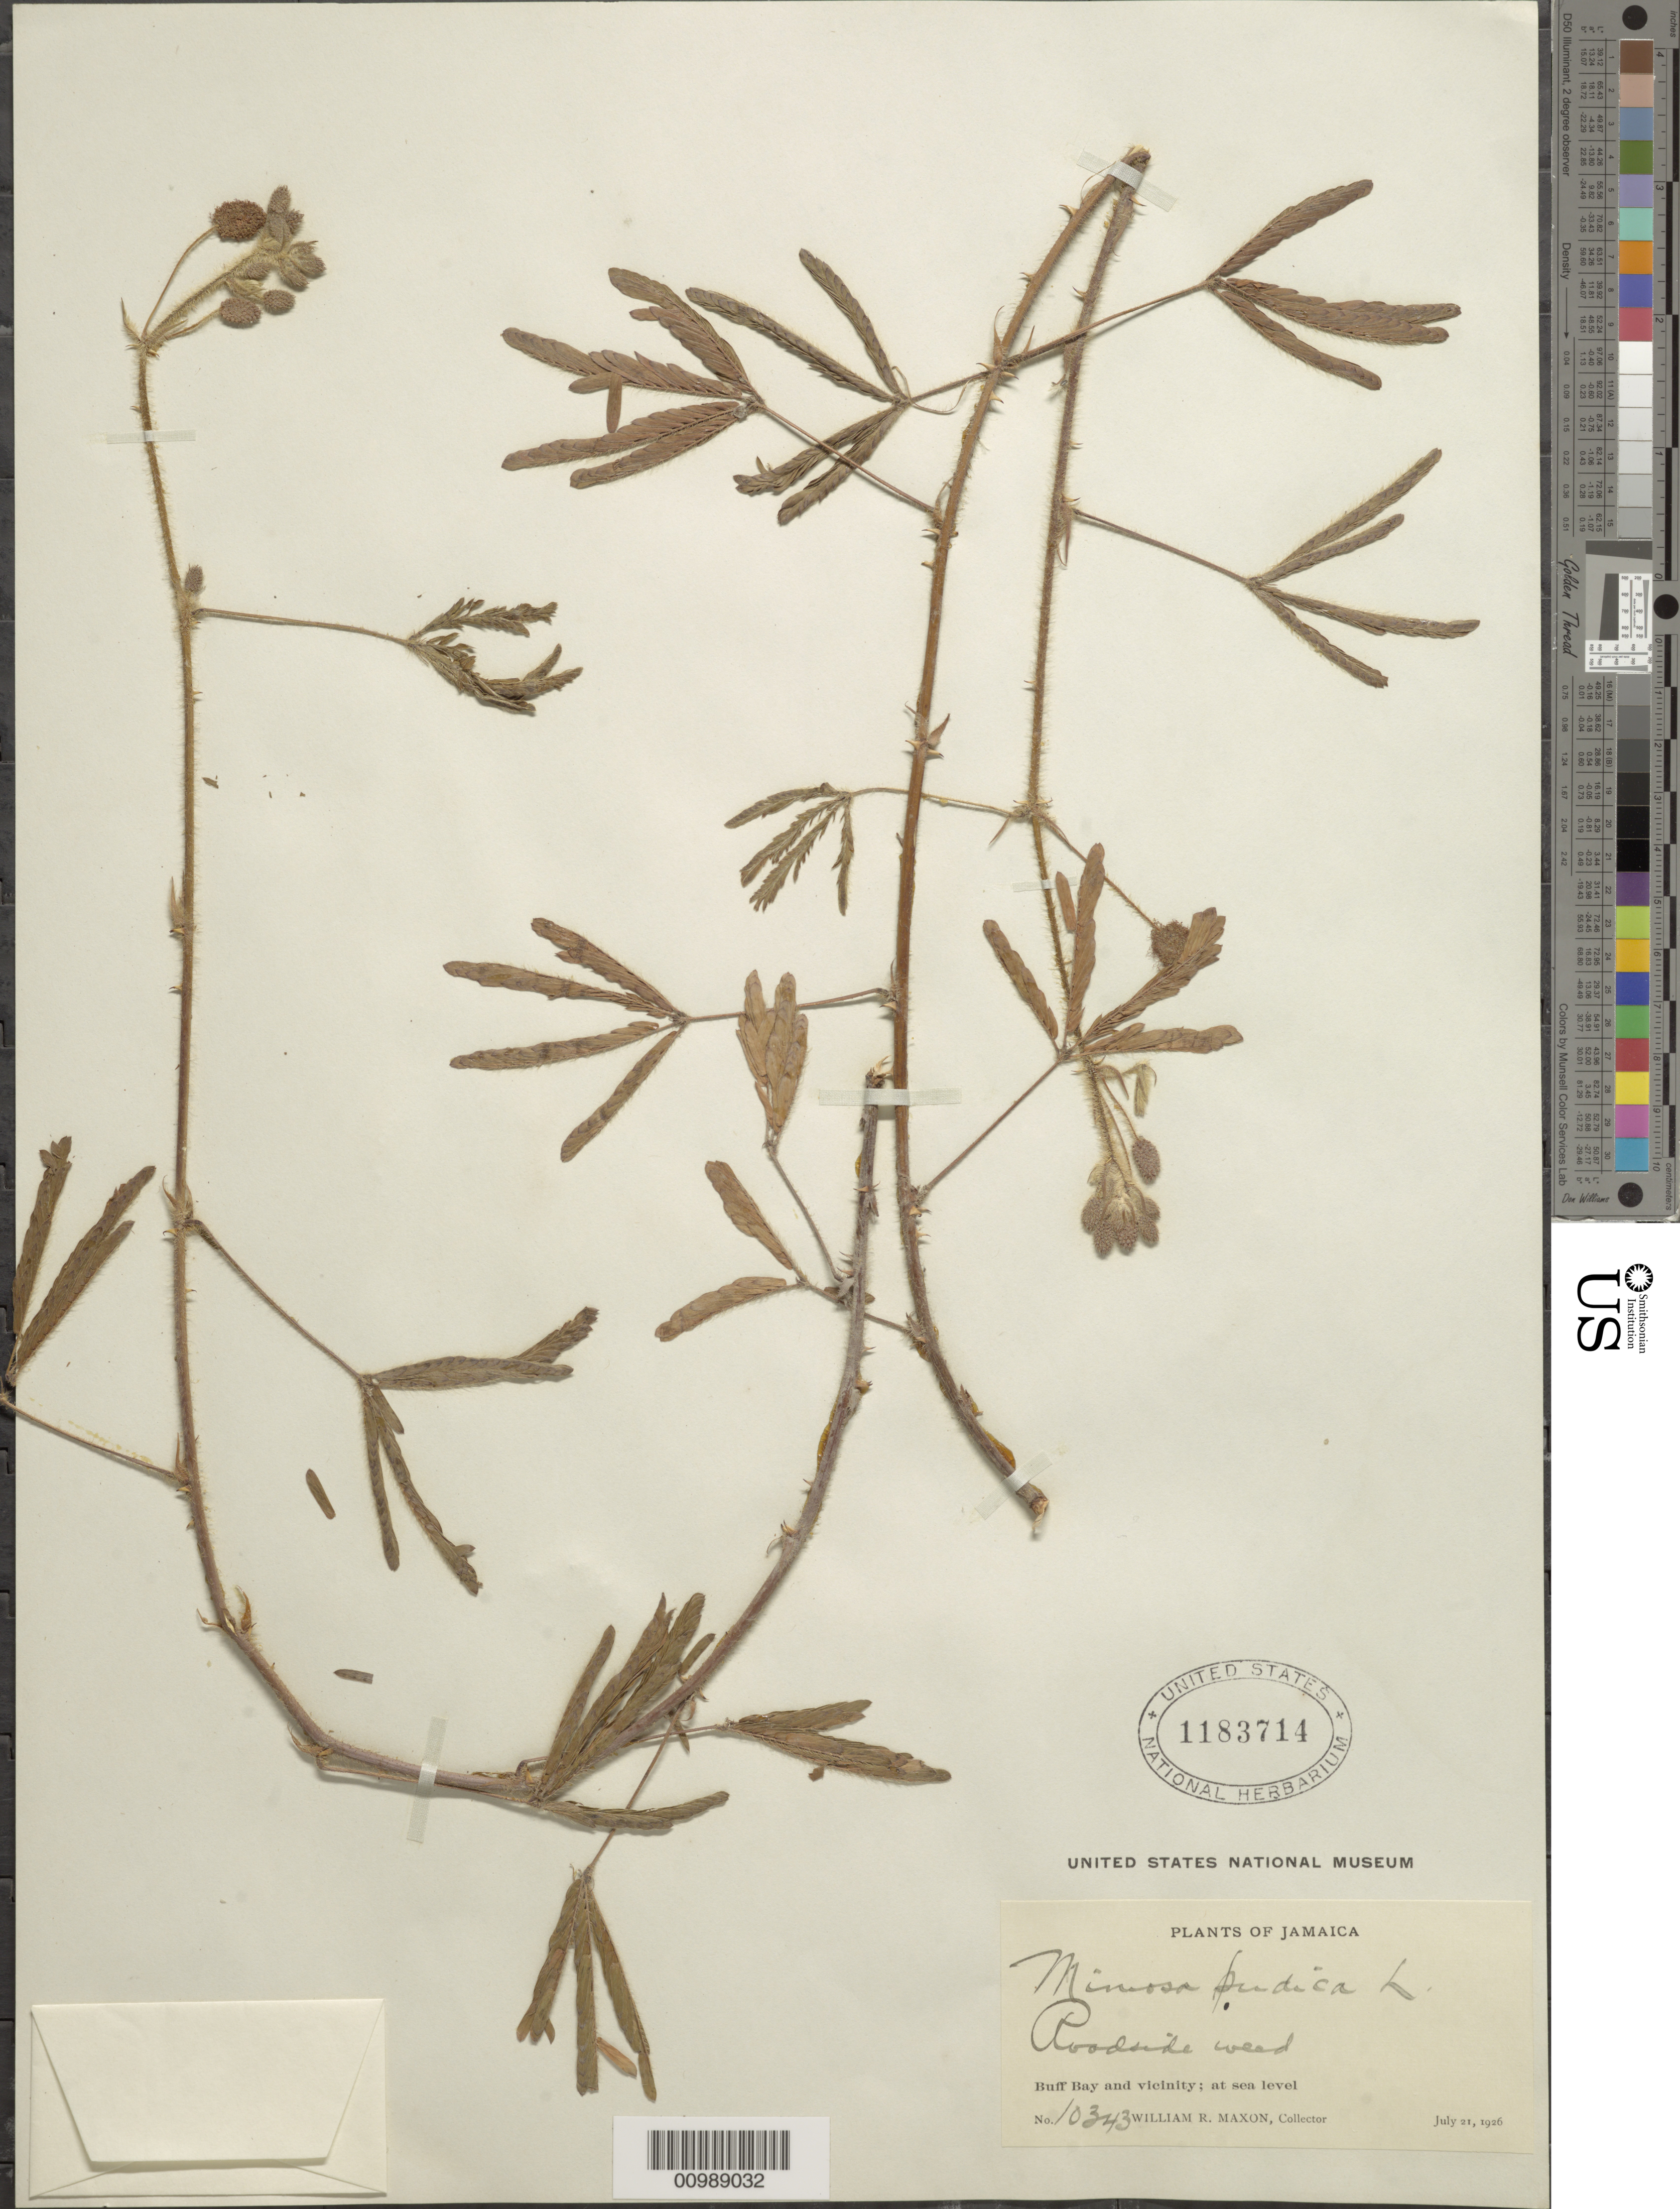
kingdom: Plantae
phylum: Tracheophyta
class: Magnoliopsida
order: Fabales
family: Fabaceae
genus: Mimosa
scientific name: Mimosa pudica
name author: L.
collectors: W. R. Maxon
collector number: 10343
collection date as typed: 21 Jul 1926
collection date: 1926-07-21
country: Jamaica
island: Jamaica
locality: Buff Bay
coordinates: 0 N, 0 E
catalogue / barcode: US 1183714